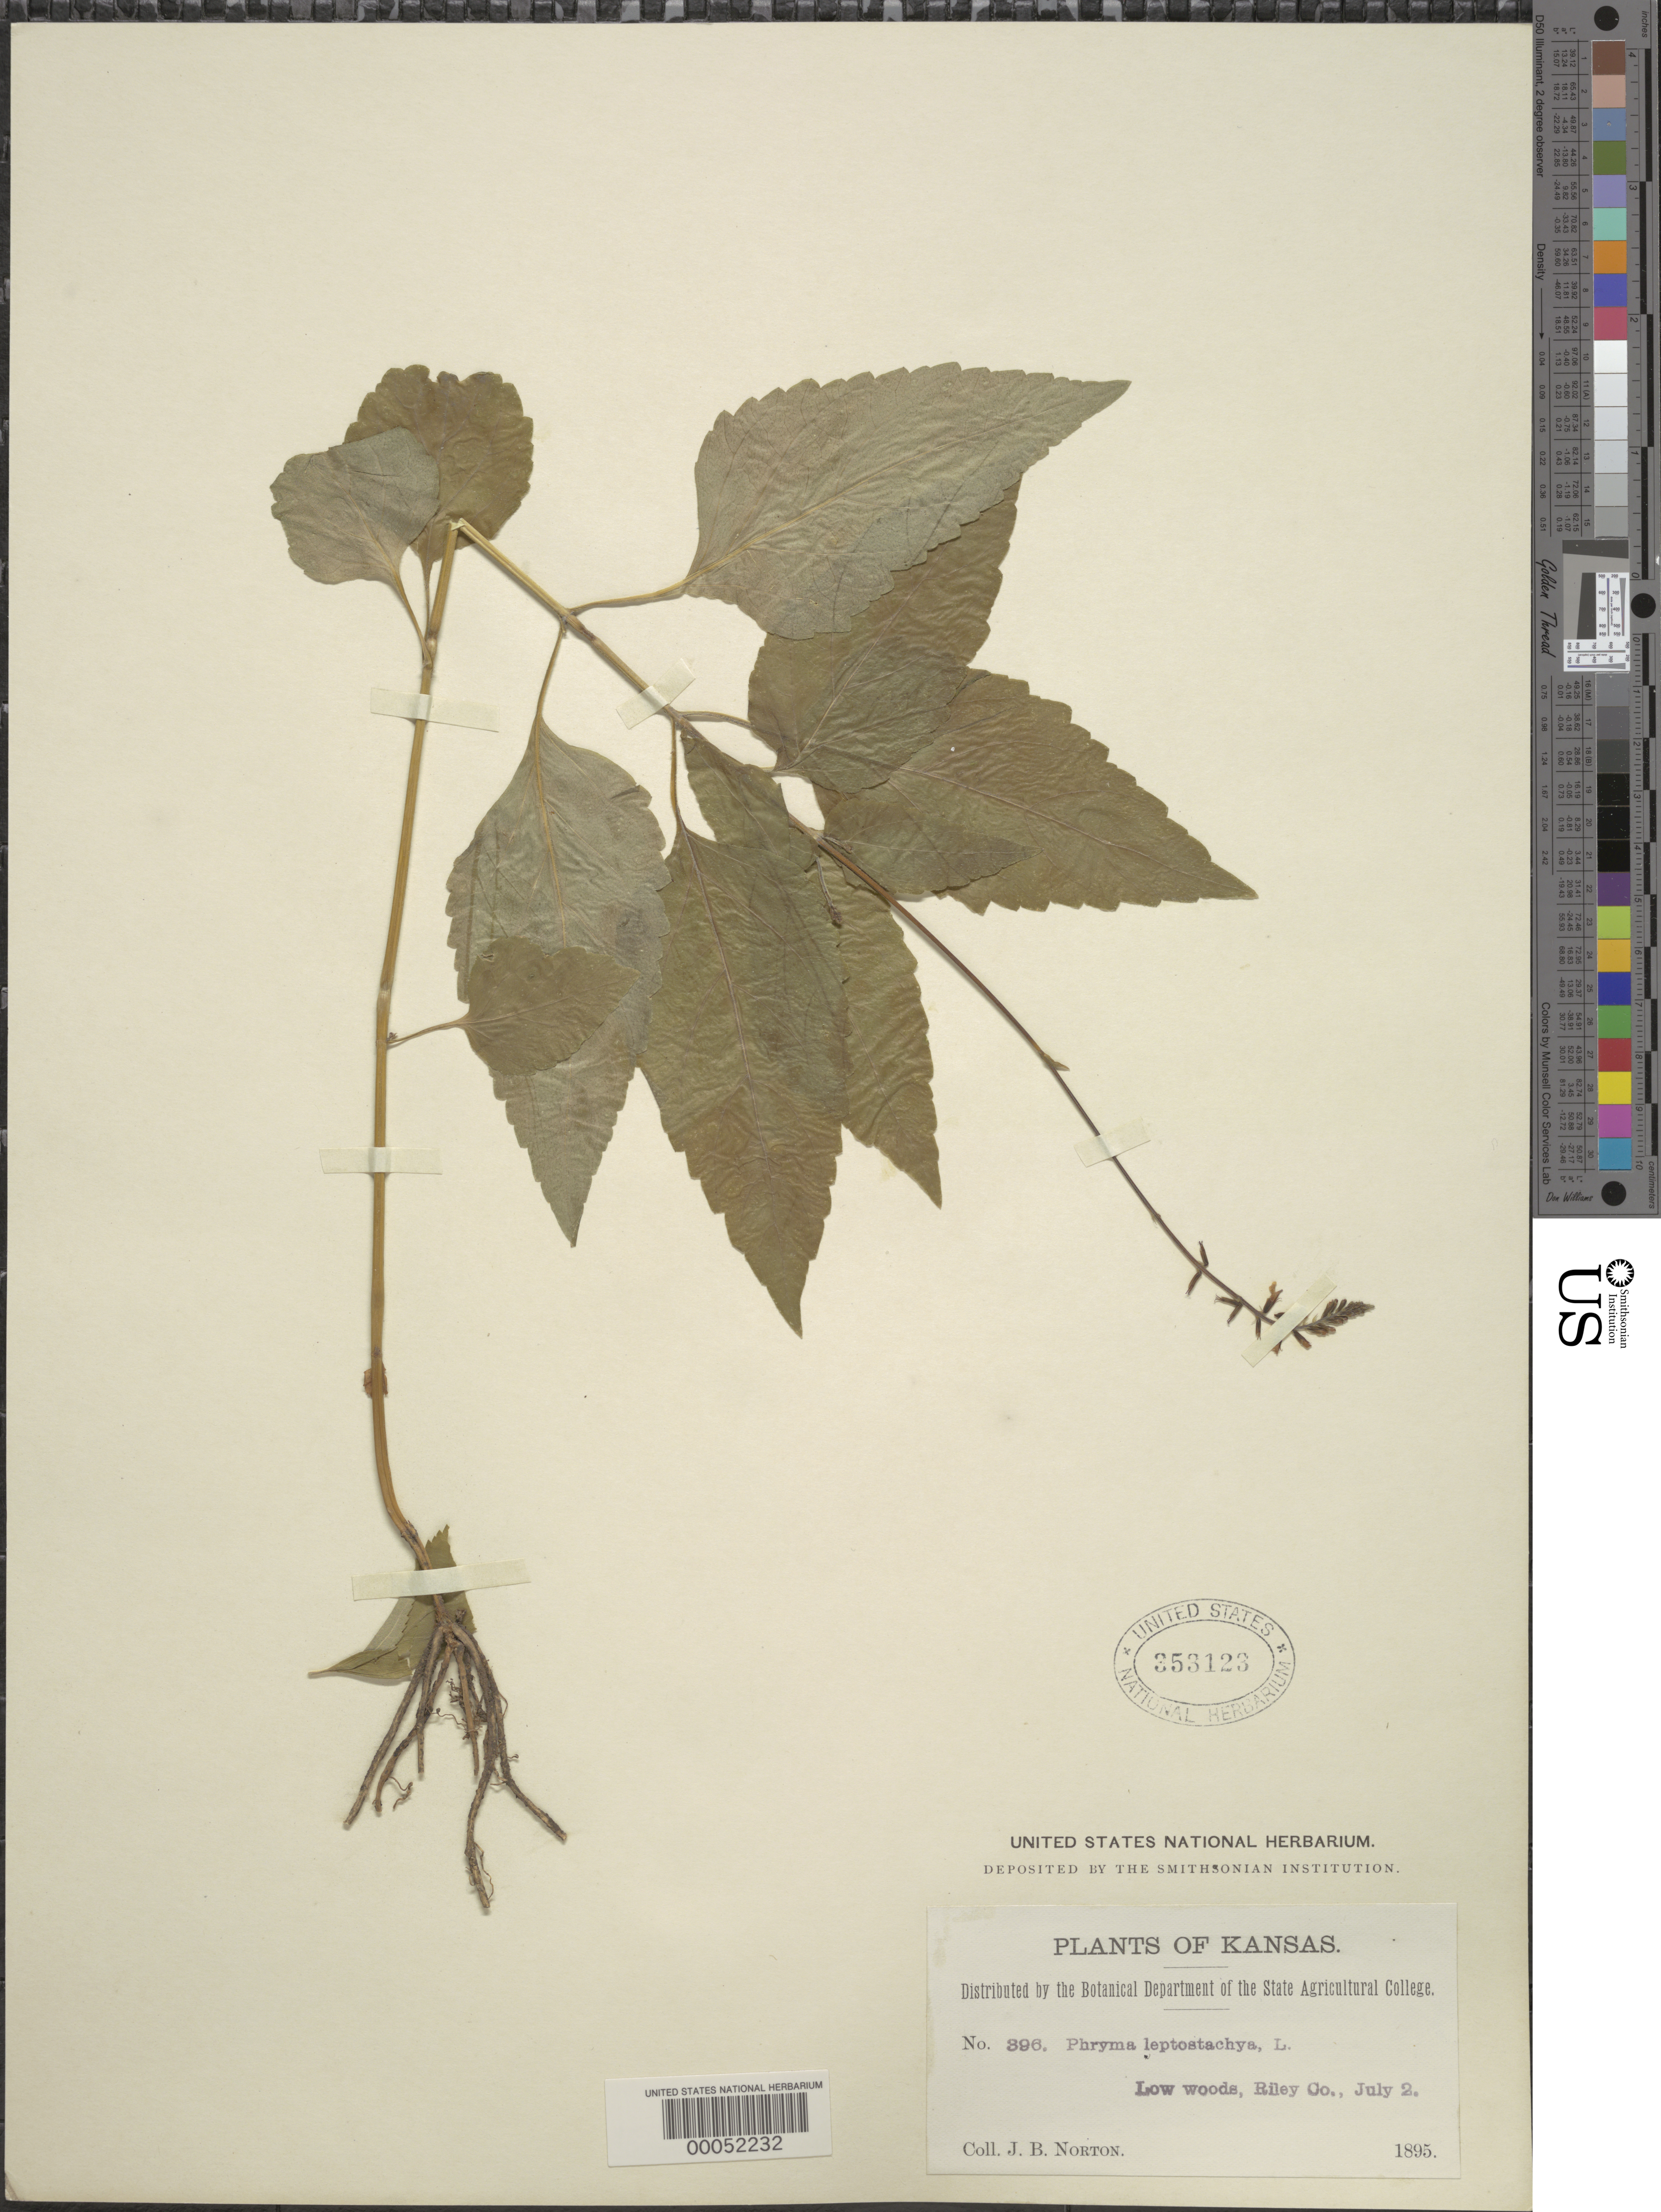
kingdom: Plantae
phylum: Tracheophyta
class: Magnoliopsida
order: Lamiales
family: Phrymaceae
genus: Phryma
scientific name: Phryma leptostachya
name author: L.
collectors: J. Norton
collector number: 396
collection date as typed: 02 Jul 1895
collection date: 1895-07-02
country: United States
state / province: Kansas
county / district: Riley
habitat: Low woods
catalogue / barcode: US 353123